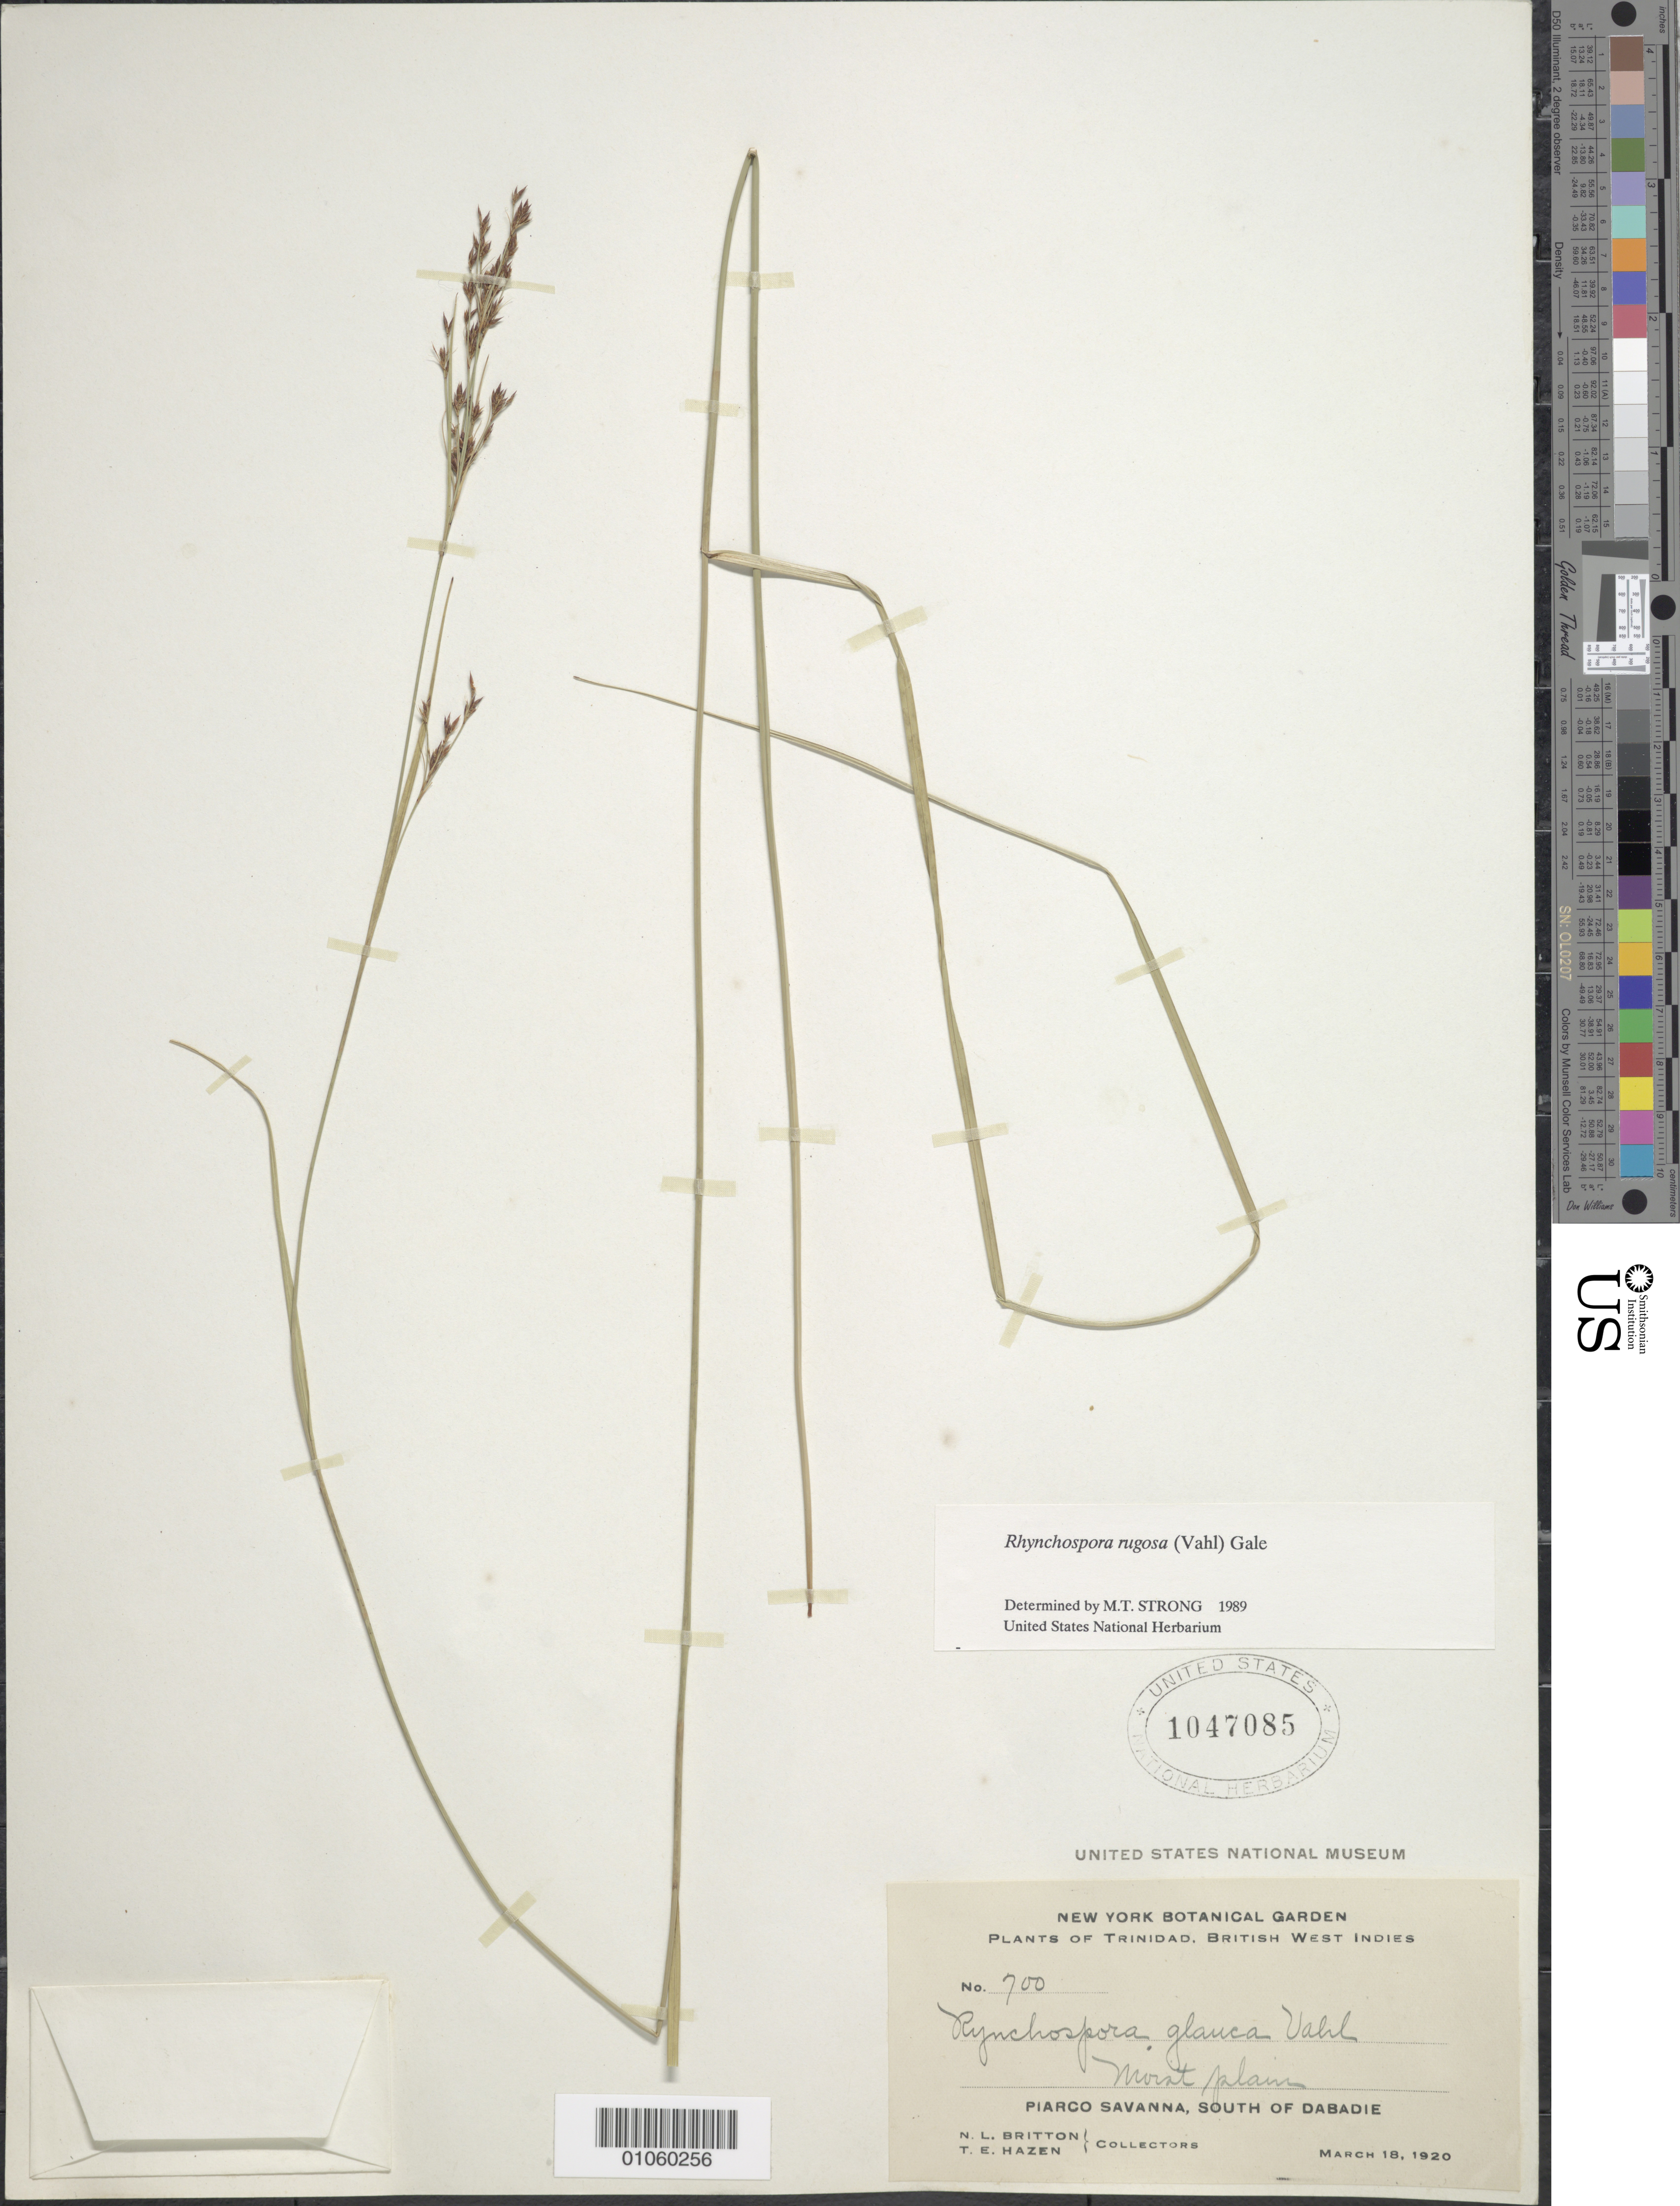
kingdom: Plantae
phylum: Tracheophyta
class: Liliopsida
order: Poales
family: Cyperaceae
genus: Rhynchospora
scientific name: Rhynchospora rugosa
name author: (Vahl) Gale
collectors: N. Britton & T. E. Hazen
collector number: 700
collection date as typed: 18 Mar 1920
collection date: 1920-03-18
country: Trinidad and Tobago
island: Trinidad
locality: Piarco Savanna, S of Dabadie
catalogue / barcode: US 1047085